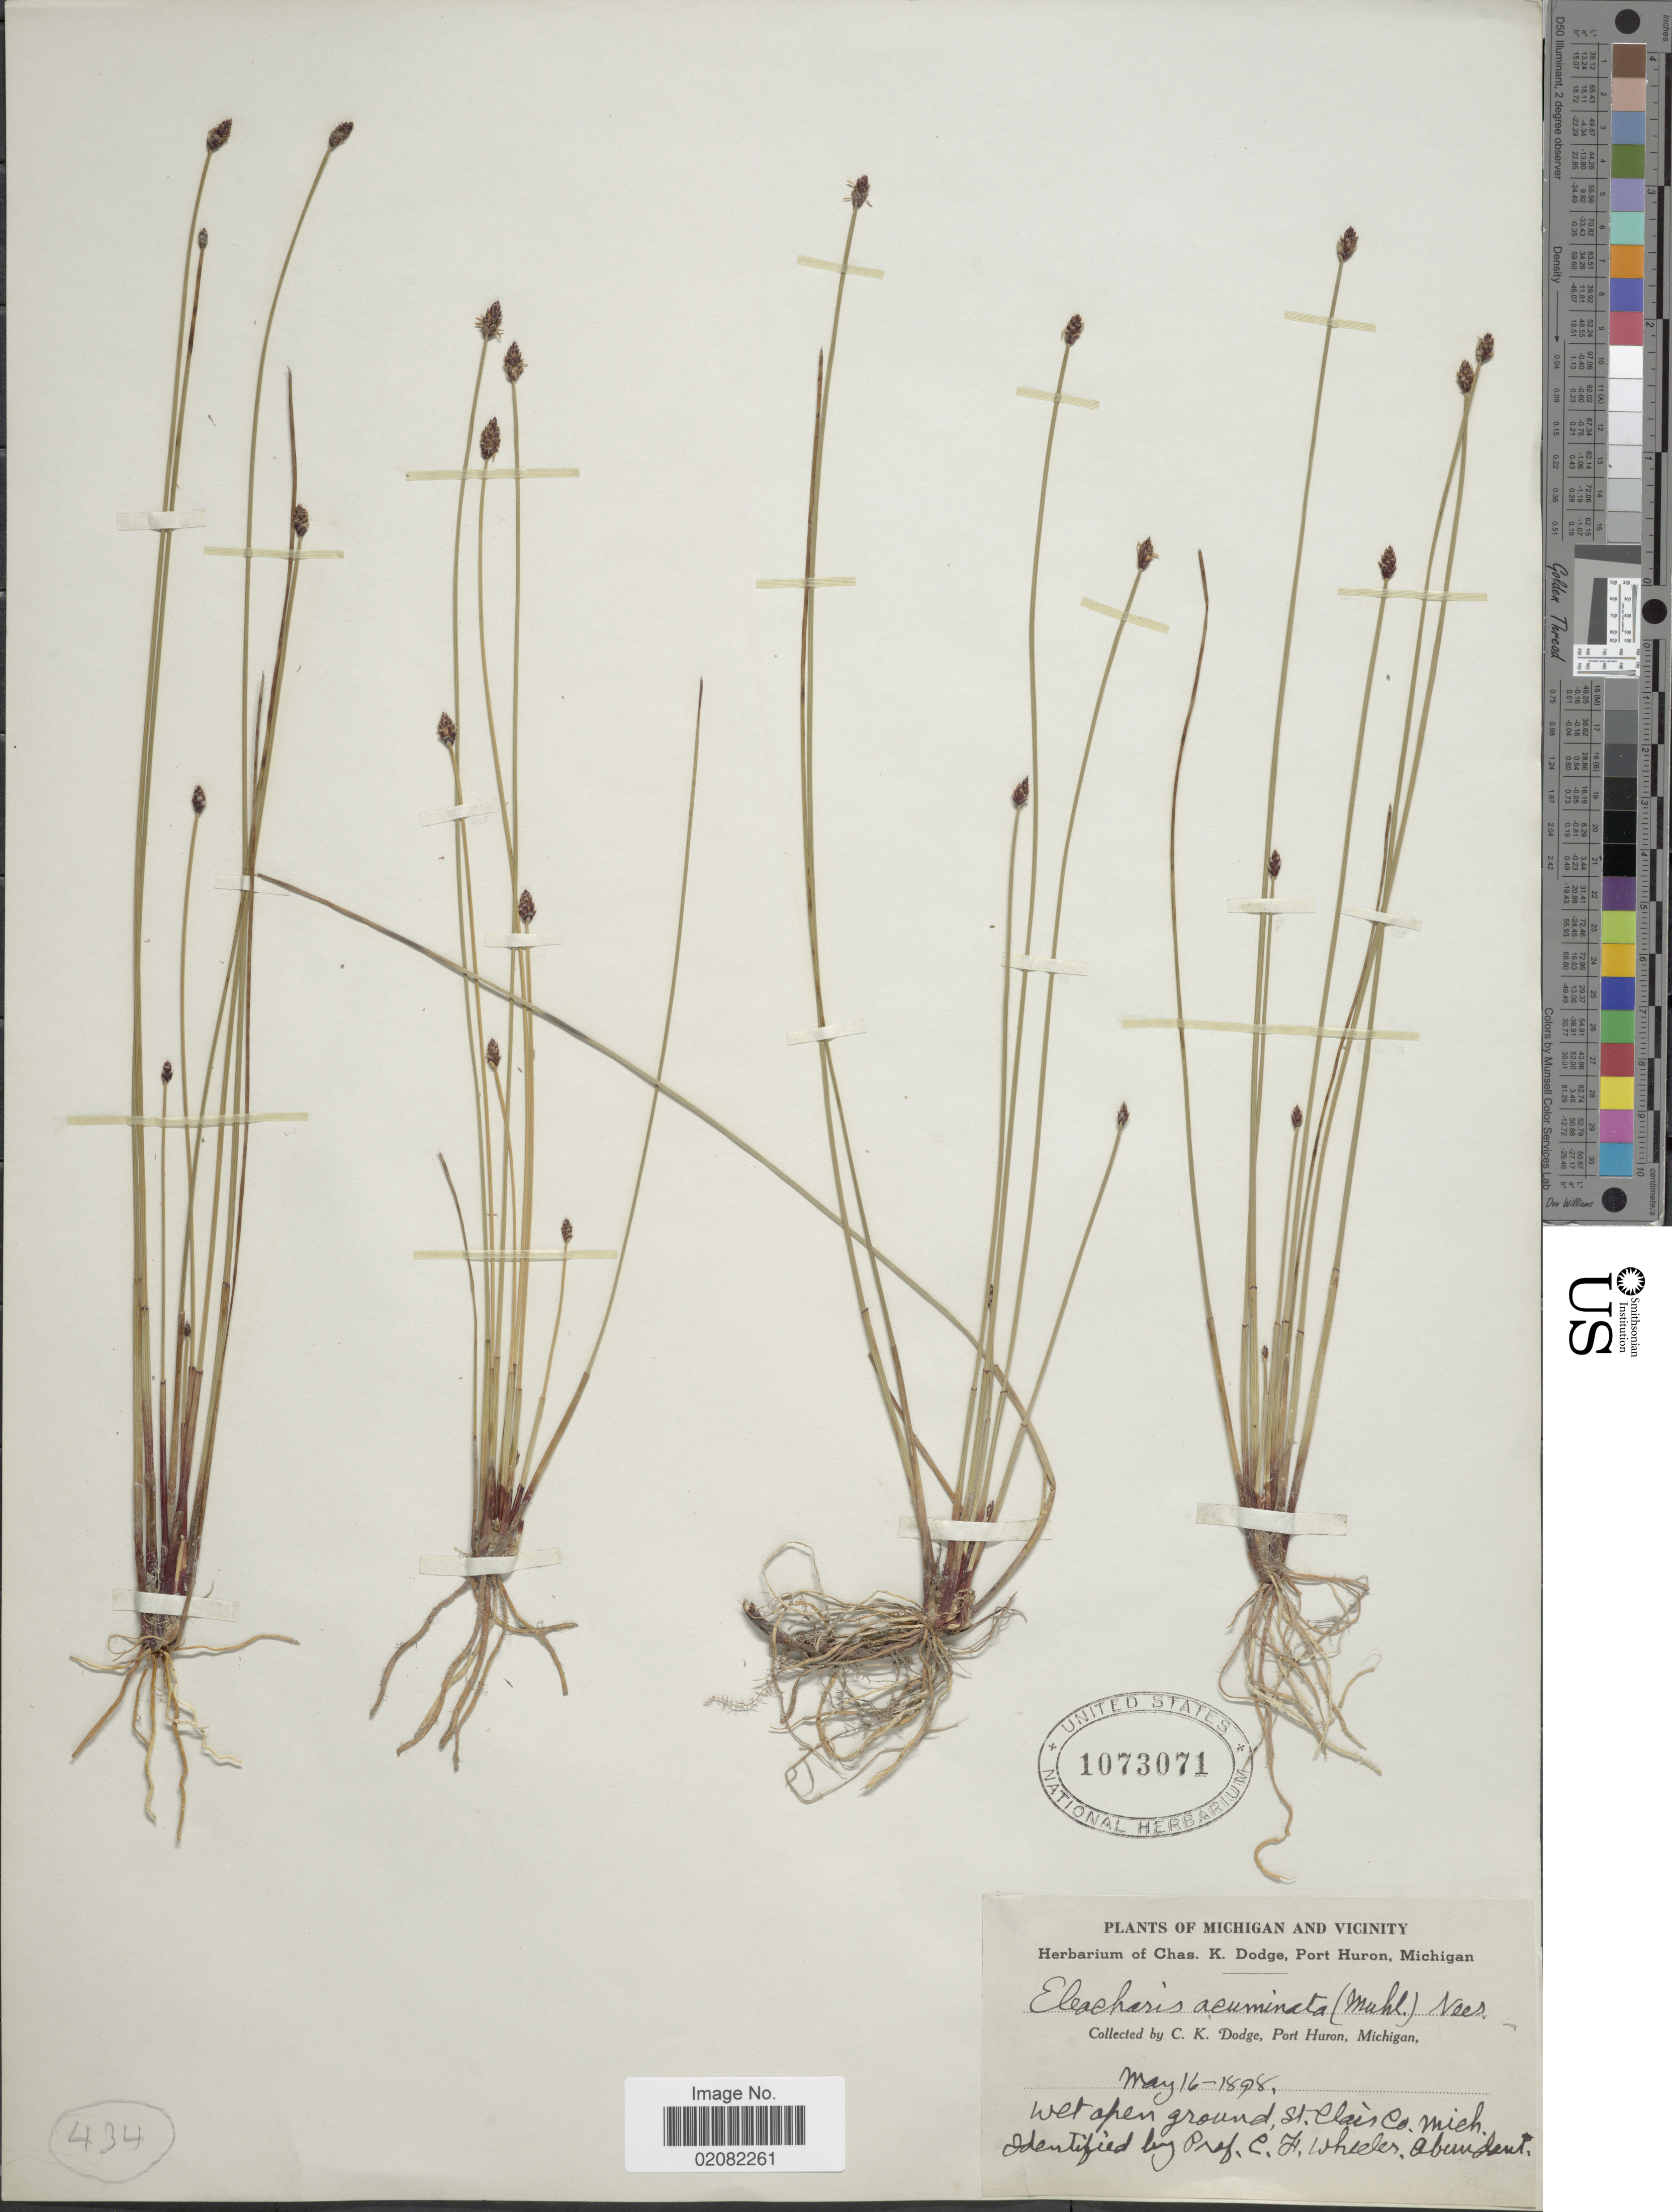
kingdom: Plantae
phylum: Tracheophyta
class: Liliopsida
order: Poales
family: Cyperaceae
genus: Eleocharis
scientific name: Eleocharis compressa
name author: Sull.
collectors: C. Dodge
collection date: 1898-05-16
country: United States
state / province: Michigan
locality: Michigan and Vicinity, Port Huron, Michigan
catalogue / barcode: US 1073071